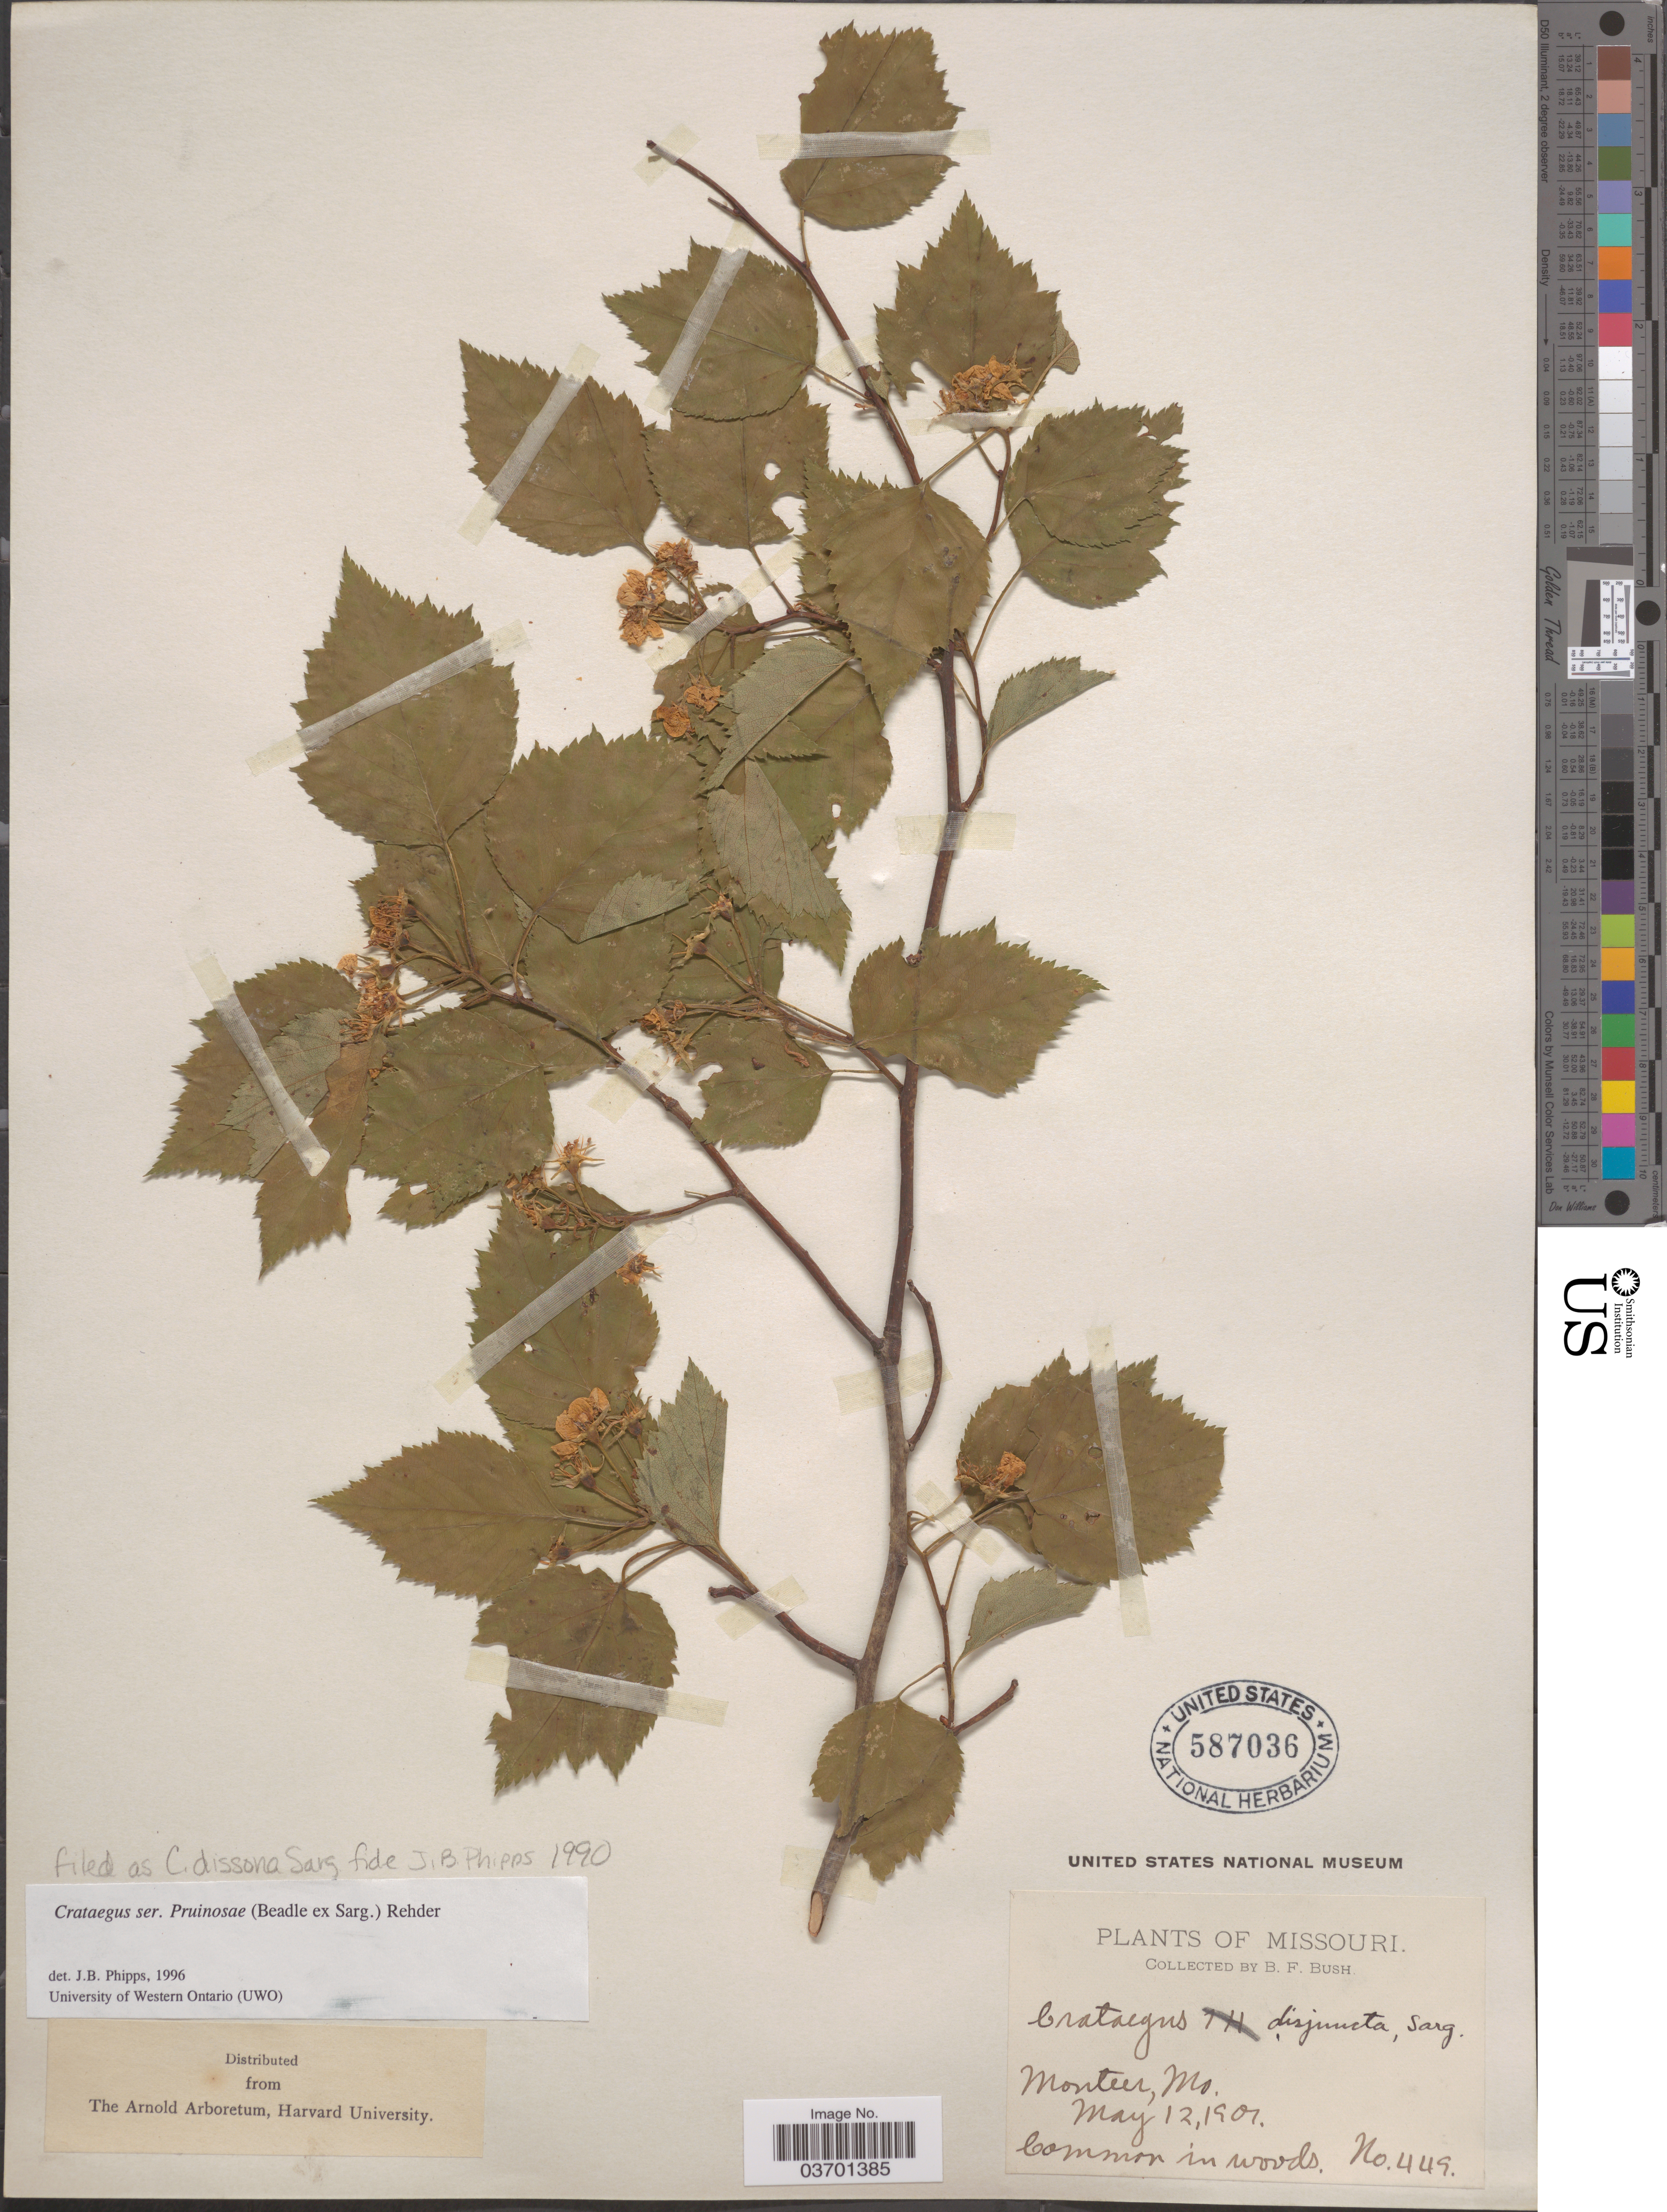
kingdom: Plantae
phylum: Tracheophyta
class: Magnoliopsida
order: Rosales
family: Rosaceae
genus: Crataegus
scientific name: Crataegus pruinosa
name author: (H.L. Wendl.) K. Koch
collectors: B. F. Bush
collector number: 449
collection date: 1901-05-12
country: United States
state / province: Missouri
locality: Monteer.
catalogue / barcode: US 587036